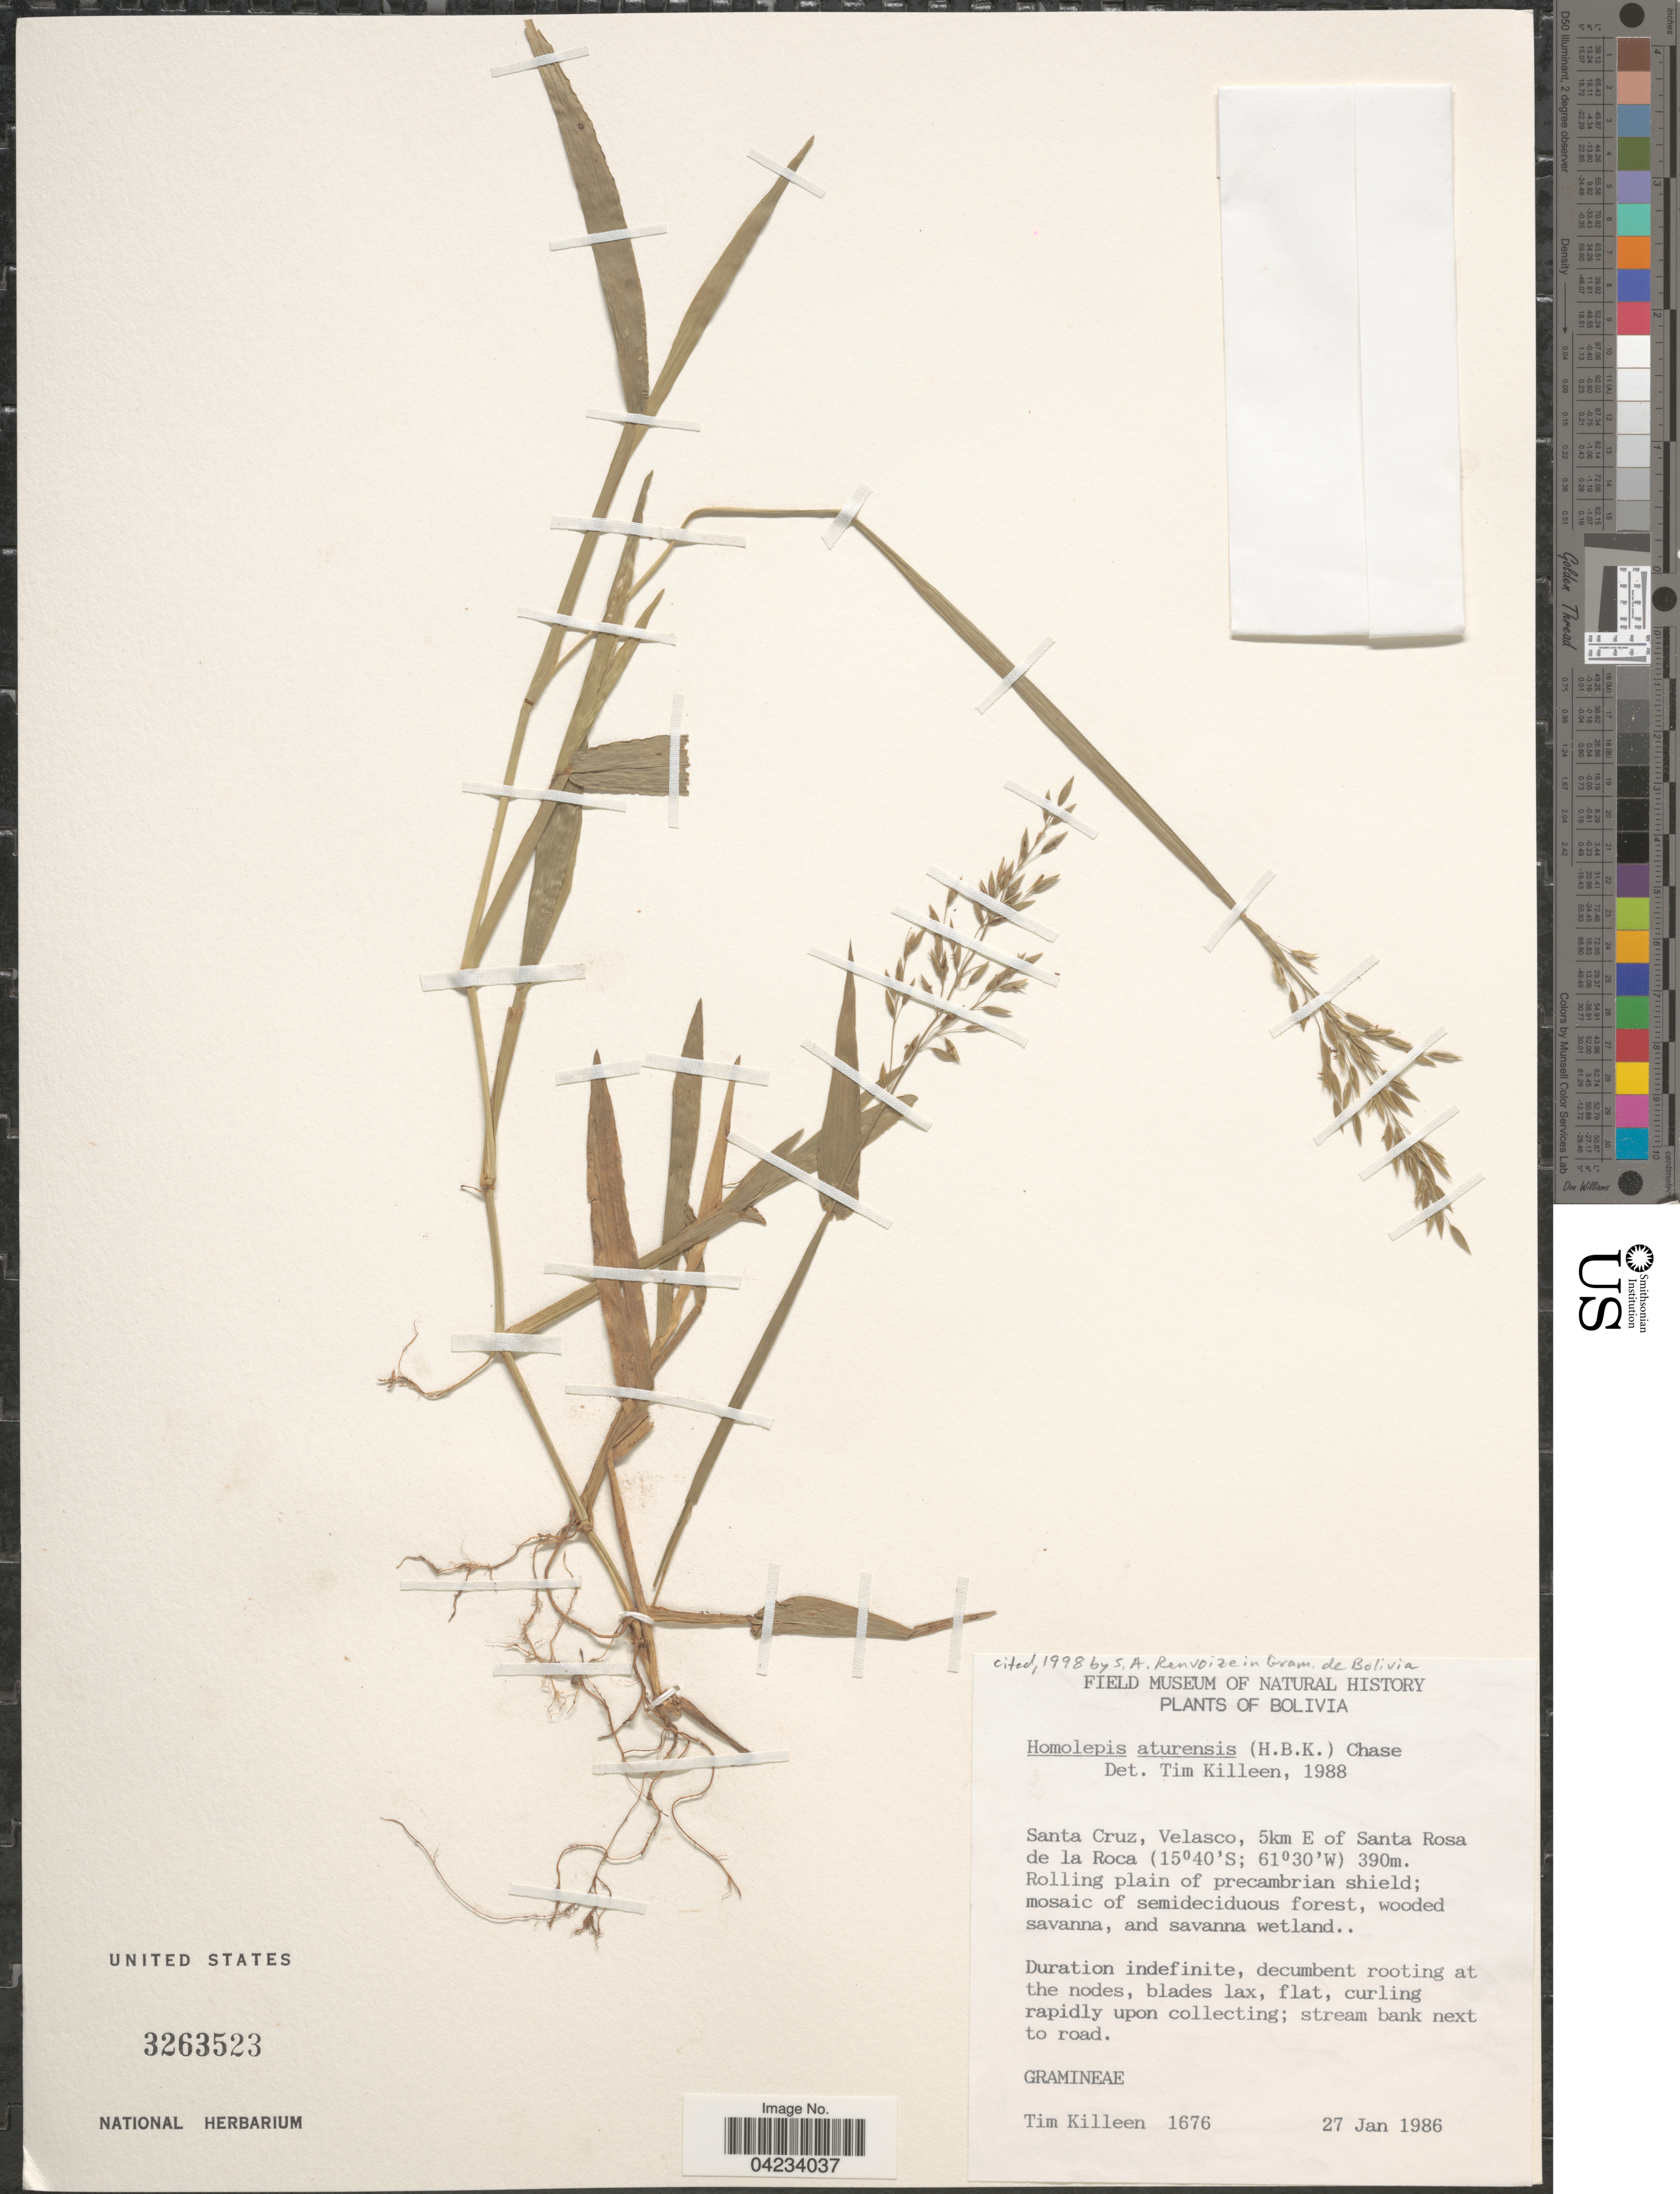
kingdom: Plantae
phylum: Tracheophyta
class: Liliopsida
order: Poales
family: Poaceae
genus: Homolepis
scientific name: Homolepis aturensis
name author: (Kunth) Chase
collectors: T. J. Killeen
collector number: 1676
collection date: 1986-01-27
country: Bolivia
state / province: Santa Cruz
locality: Velasco, 5km E of Santa Rosa de la Roca.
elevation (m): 390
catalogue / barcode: US 3263523